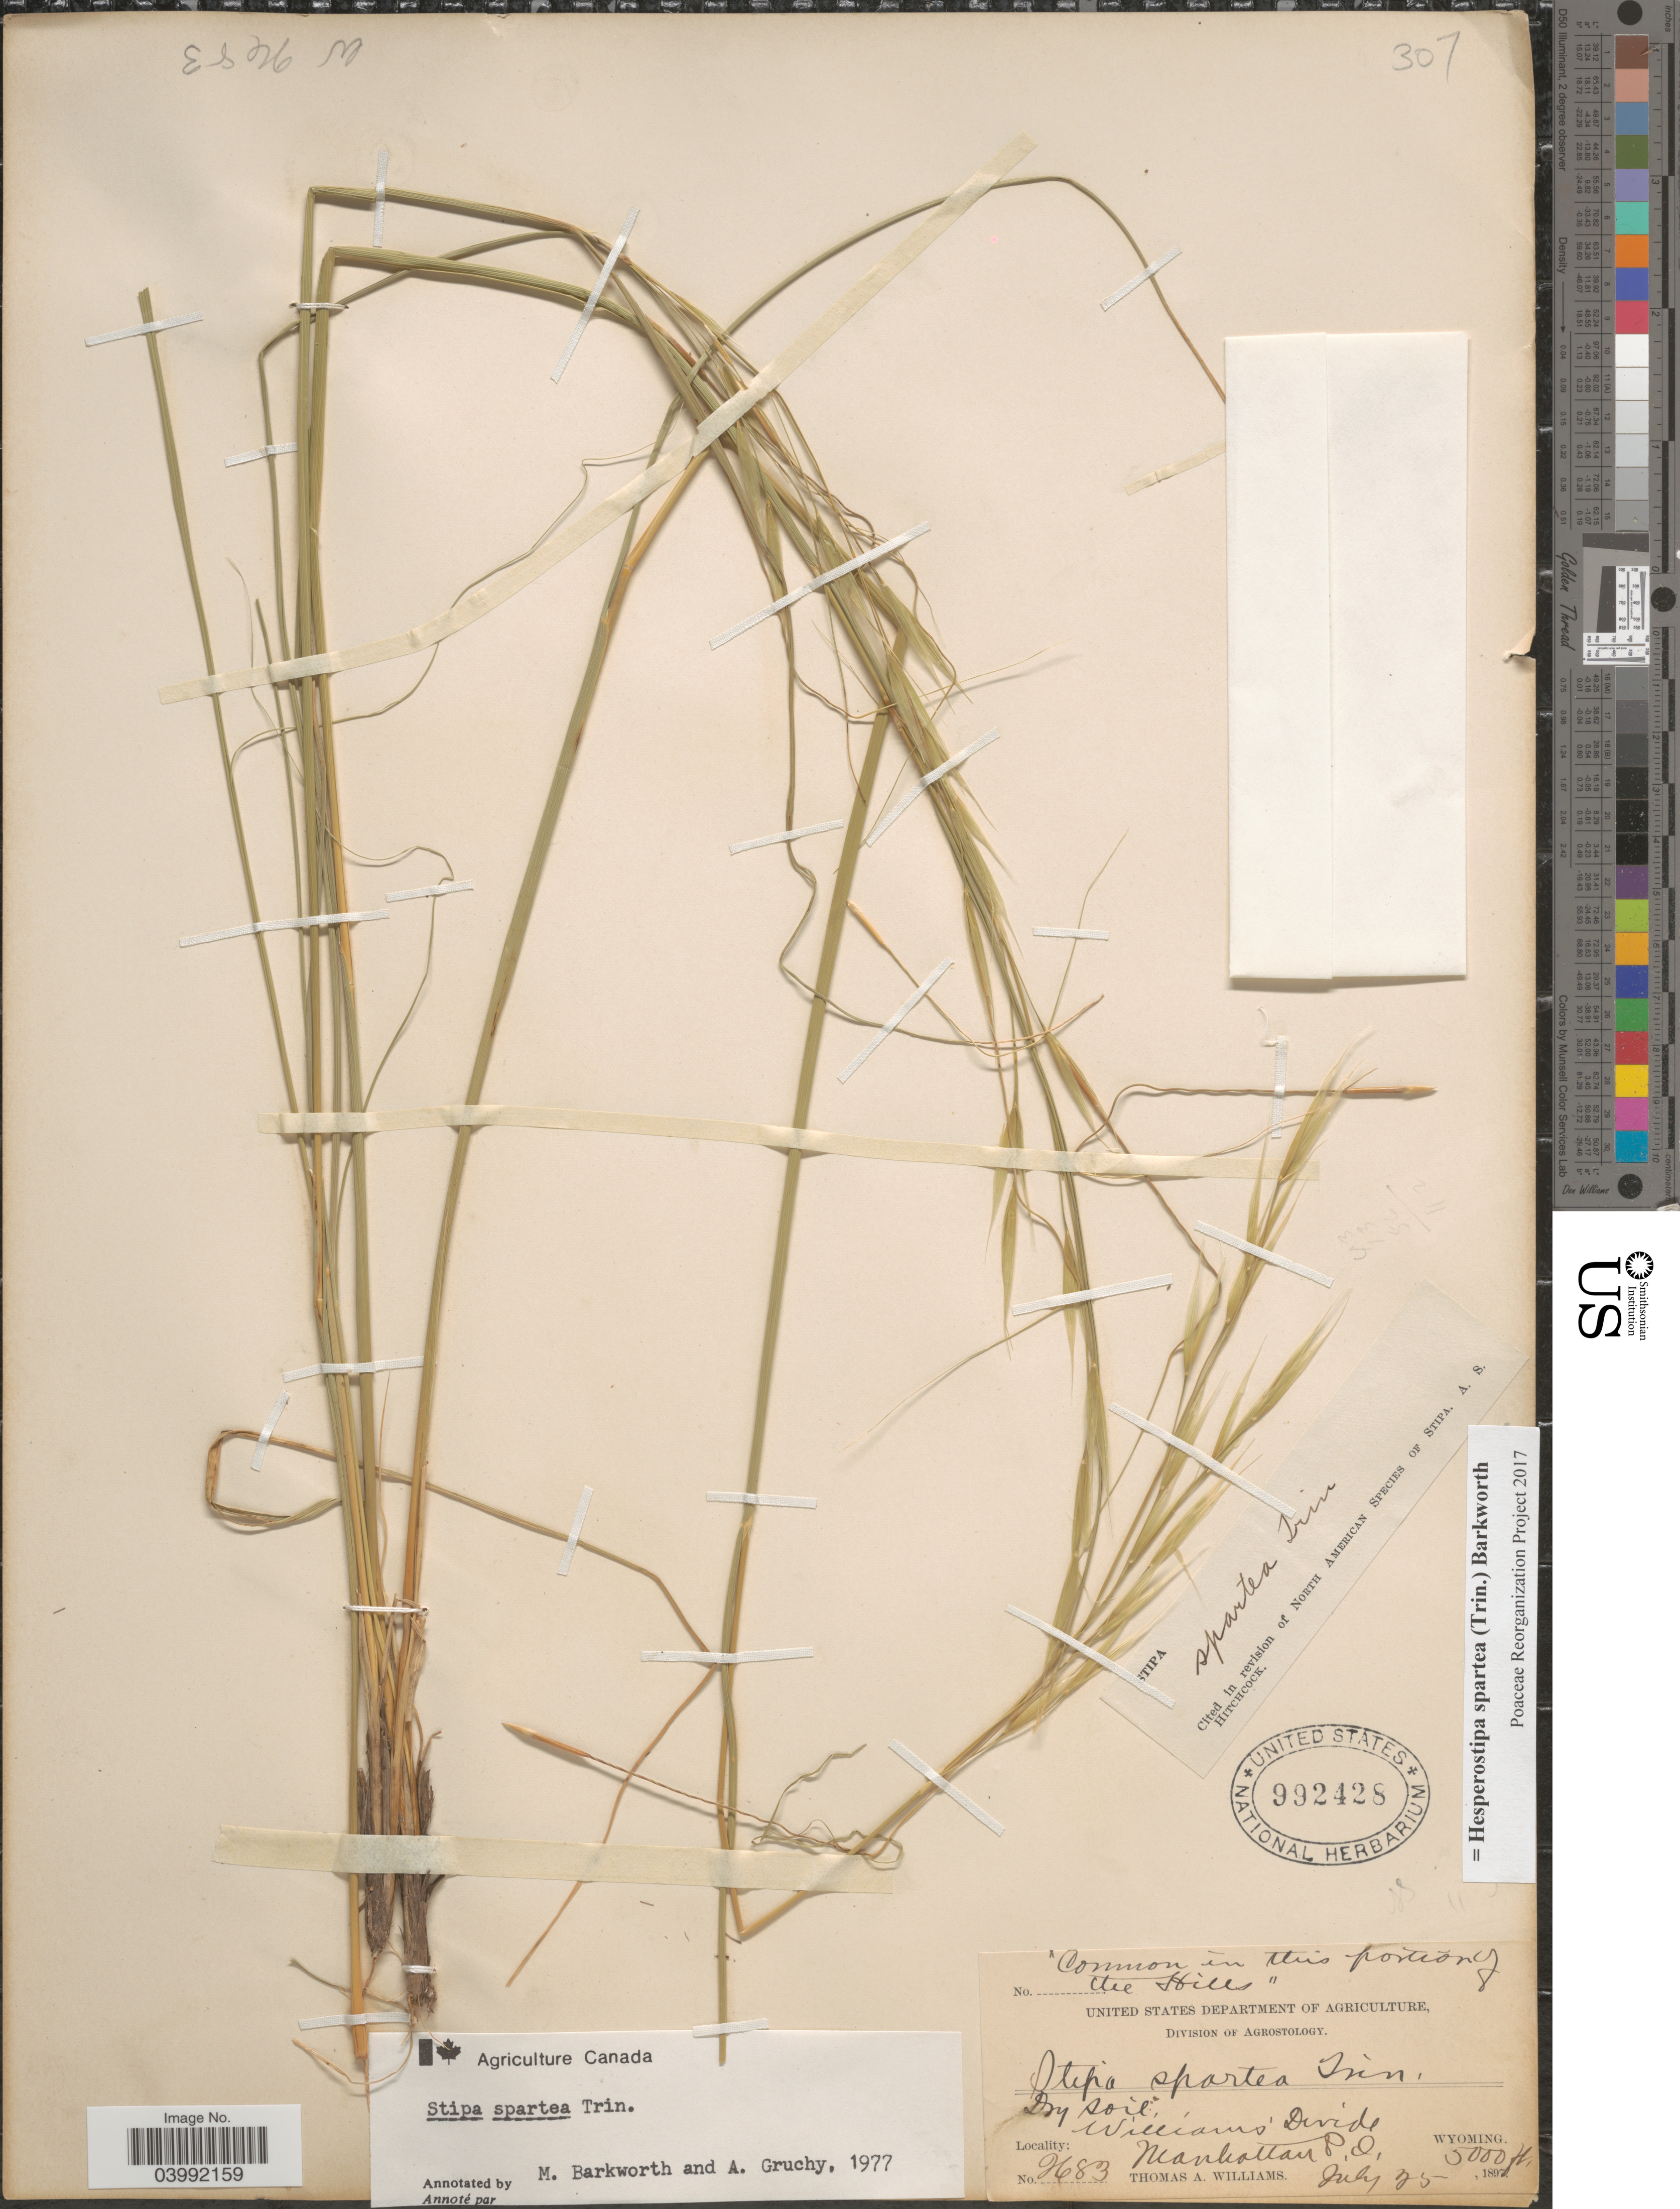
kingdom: Plantae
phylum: Tracheophyta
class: Liliopsida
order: Poales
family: Poaceae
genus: Hesperostipa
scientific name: Hesperostipa spartea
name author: (Trin.) Barkworth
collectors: T. A. Williams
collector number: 2683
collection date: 1897-07-25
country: United States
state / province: Wyoming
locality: Williams Divide. Manhattan P.D.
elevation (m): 1524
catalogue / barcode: US 992428